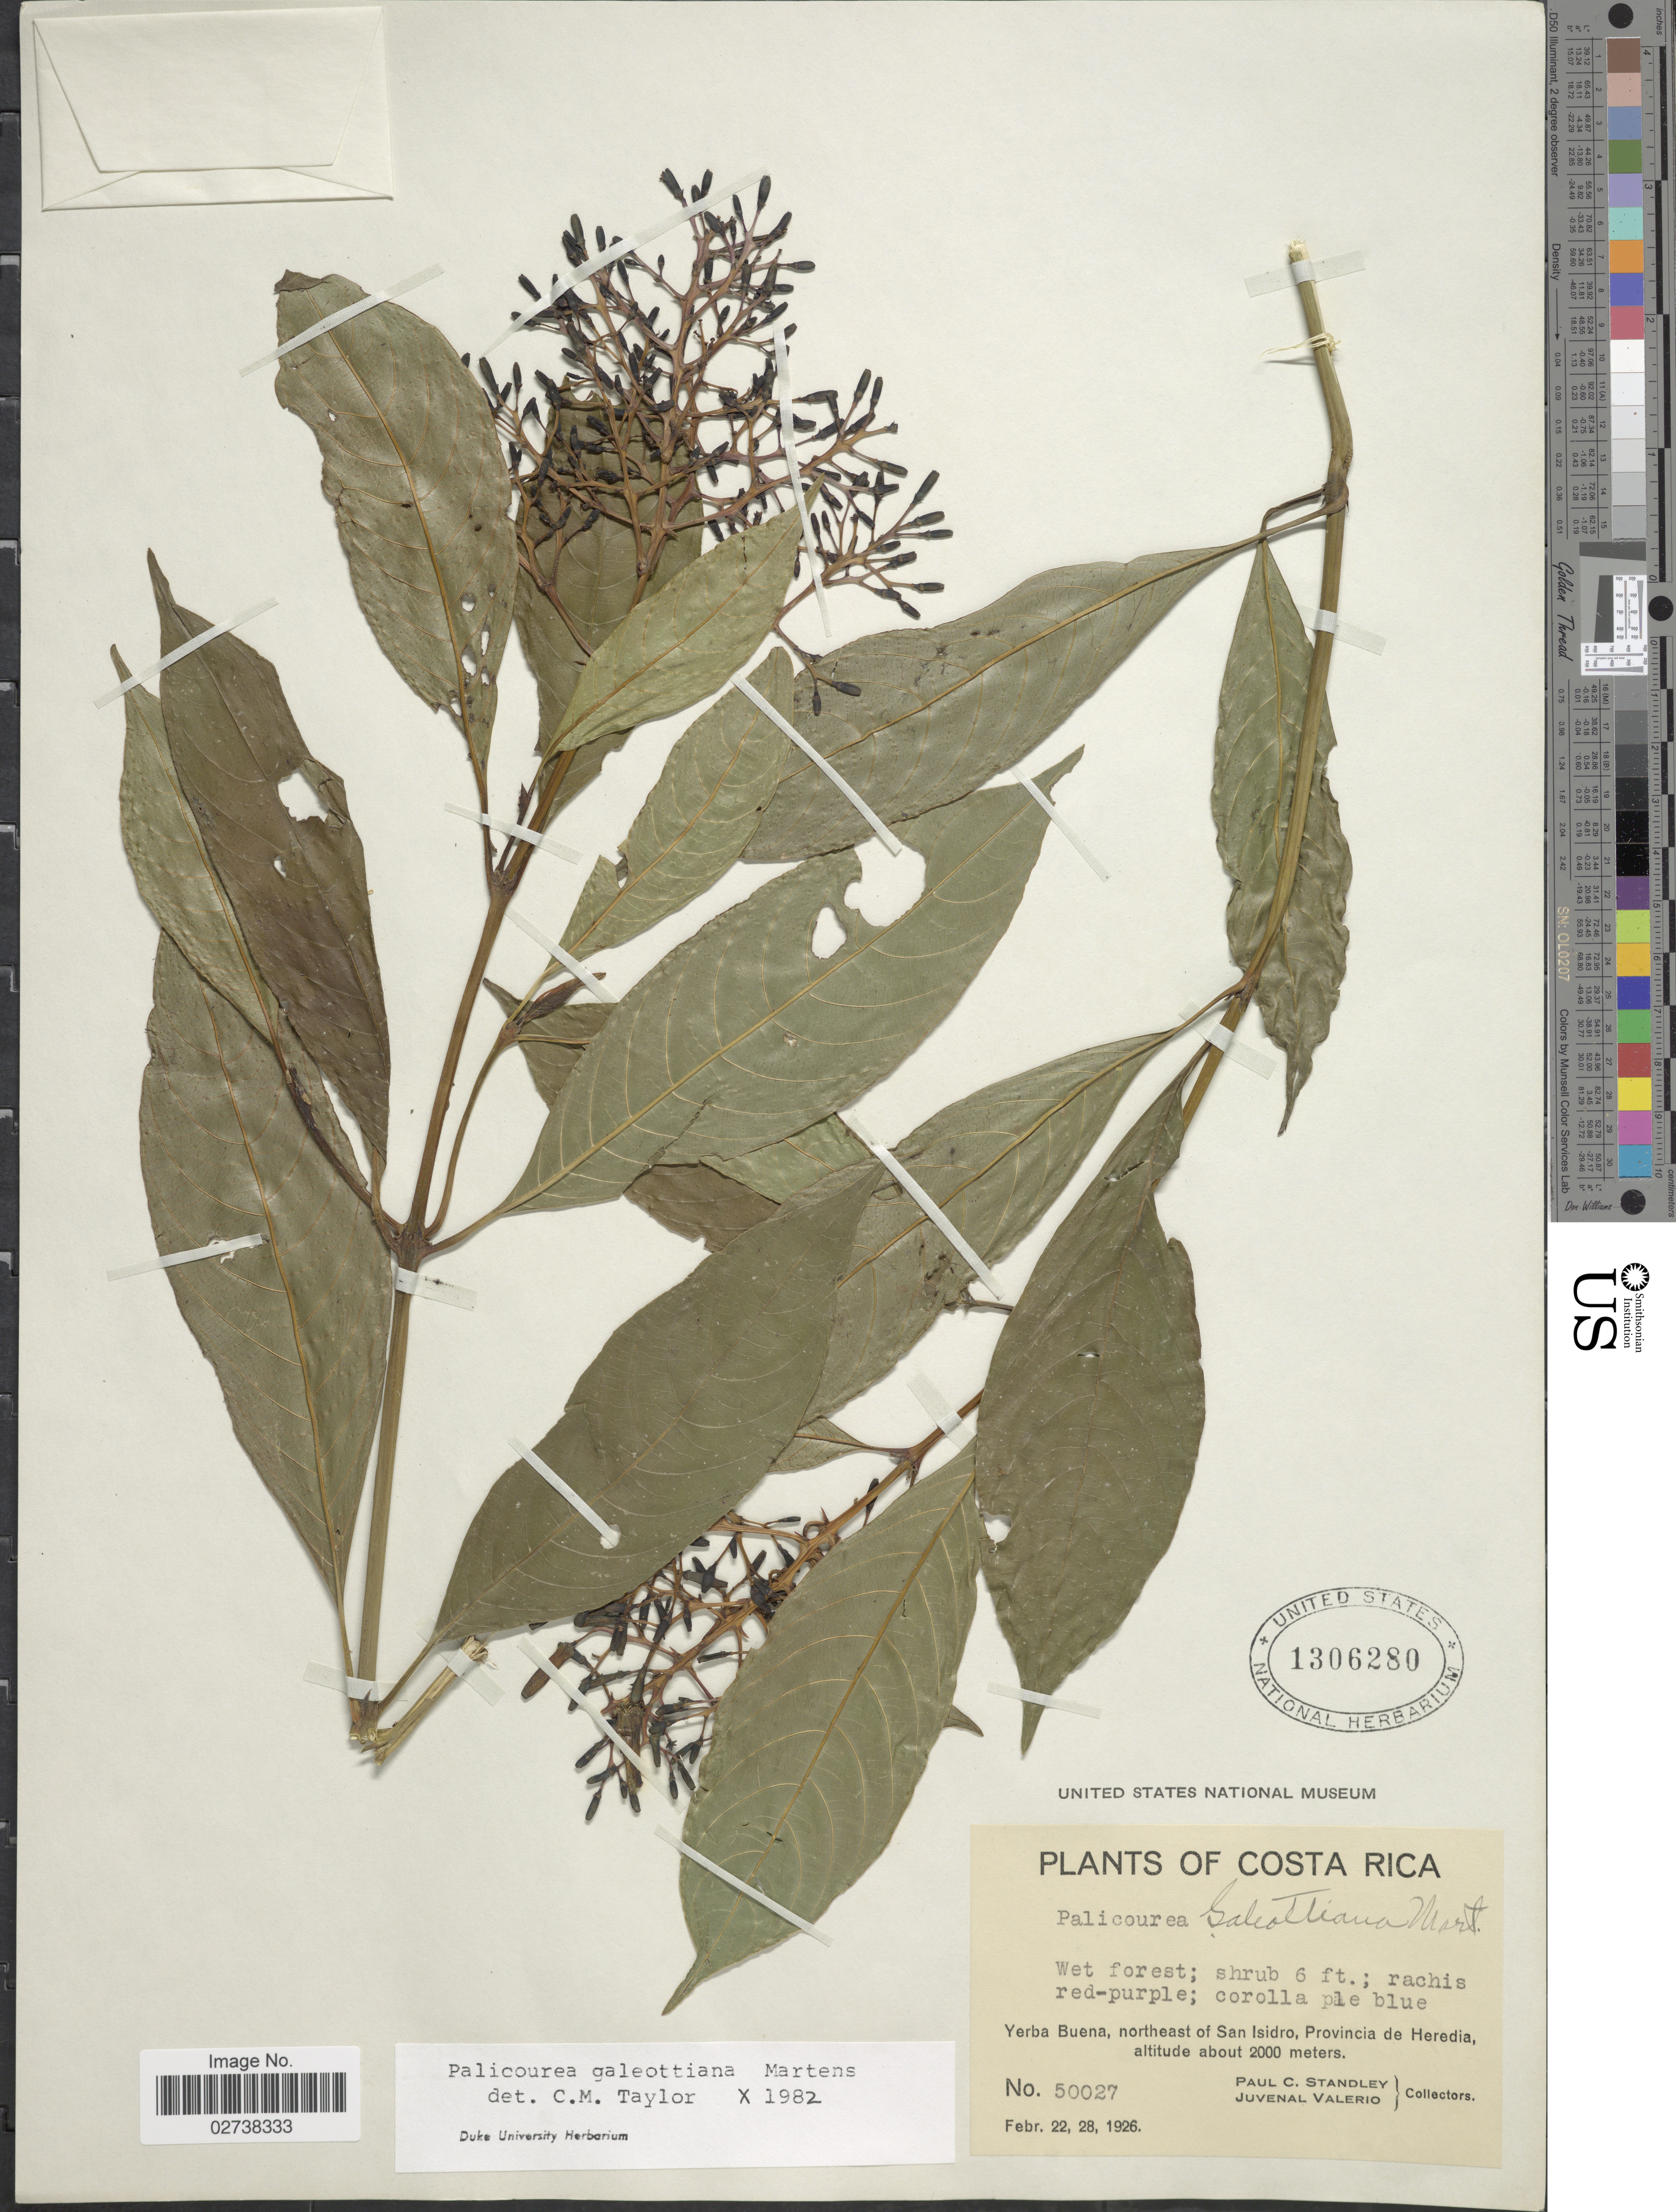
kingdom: Plantae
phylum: Tracheophyta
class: Magnoliopsida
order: Gentianales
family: Rubiaceae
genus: Palicourea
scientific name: Palicourea galeottiana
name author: M. Martens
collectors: P. C. Standley & J. Valerio R.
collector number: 50027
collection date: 1926-02-22/1926-02-28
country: Costa Rica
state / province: Heredia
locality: Yerba Buena, northeast of San Isidro, Provincia de Heredia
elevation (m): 2000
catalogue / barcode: US 1306280